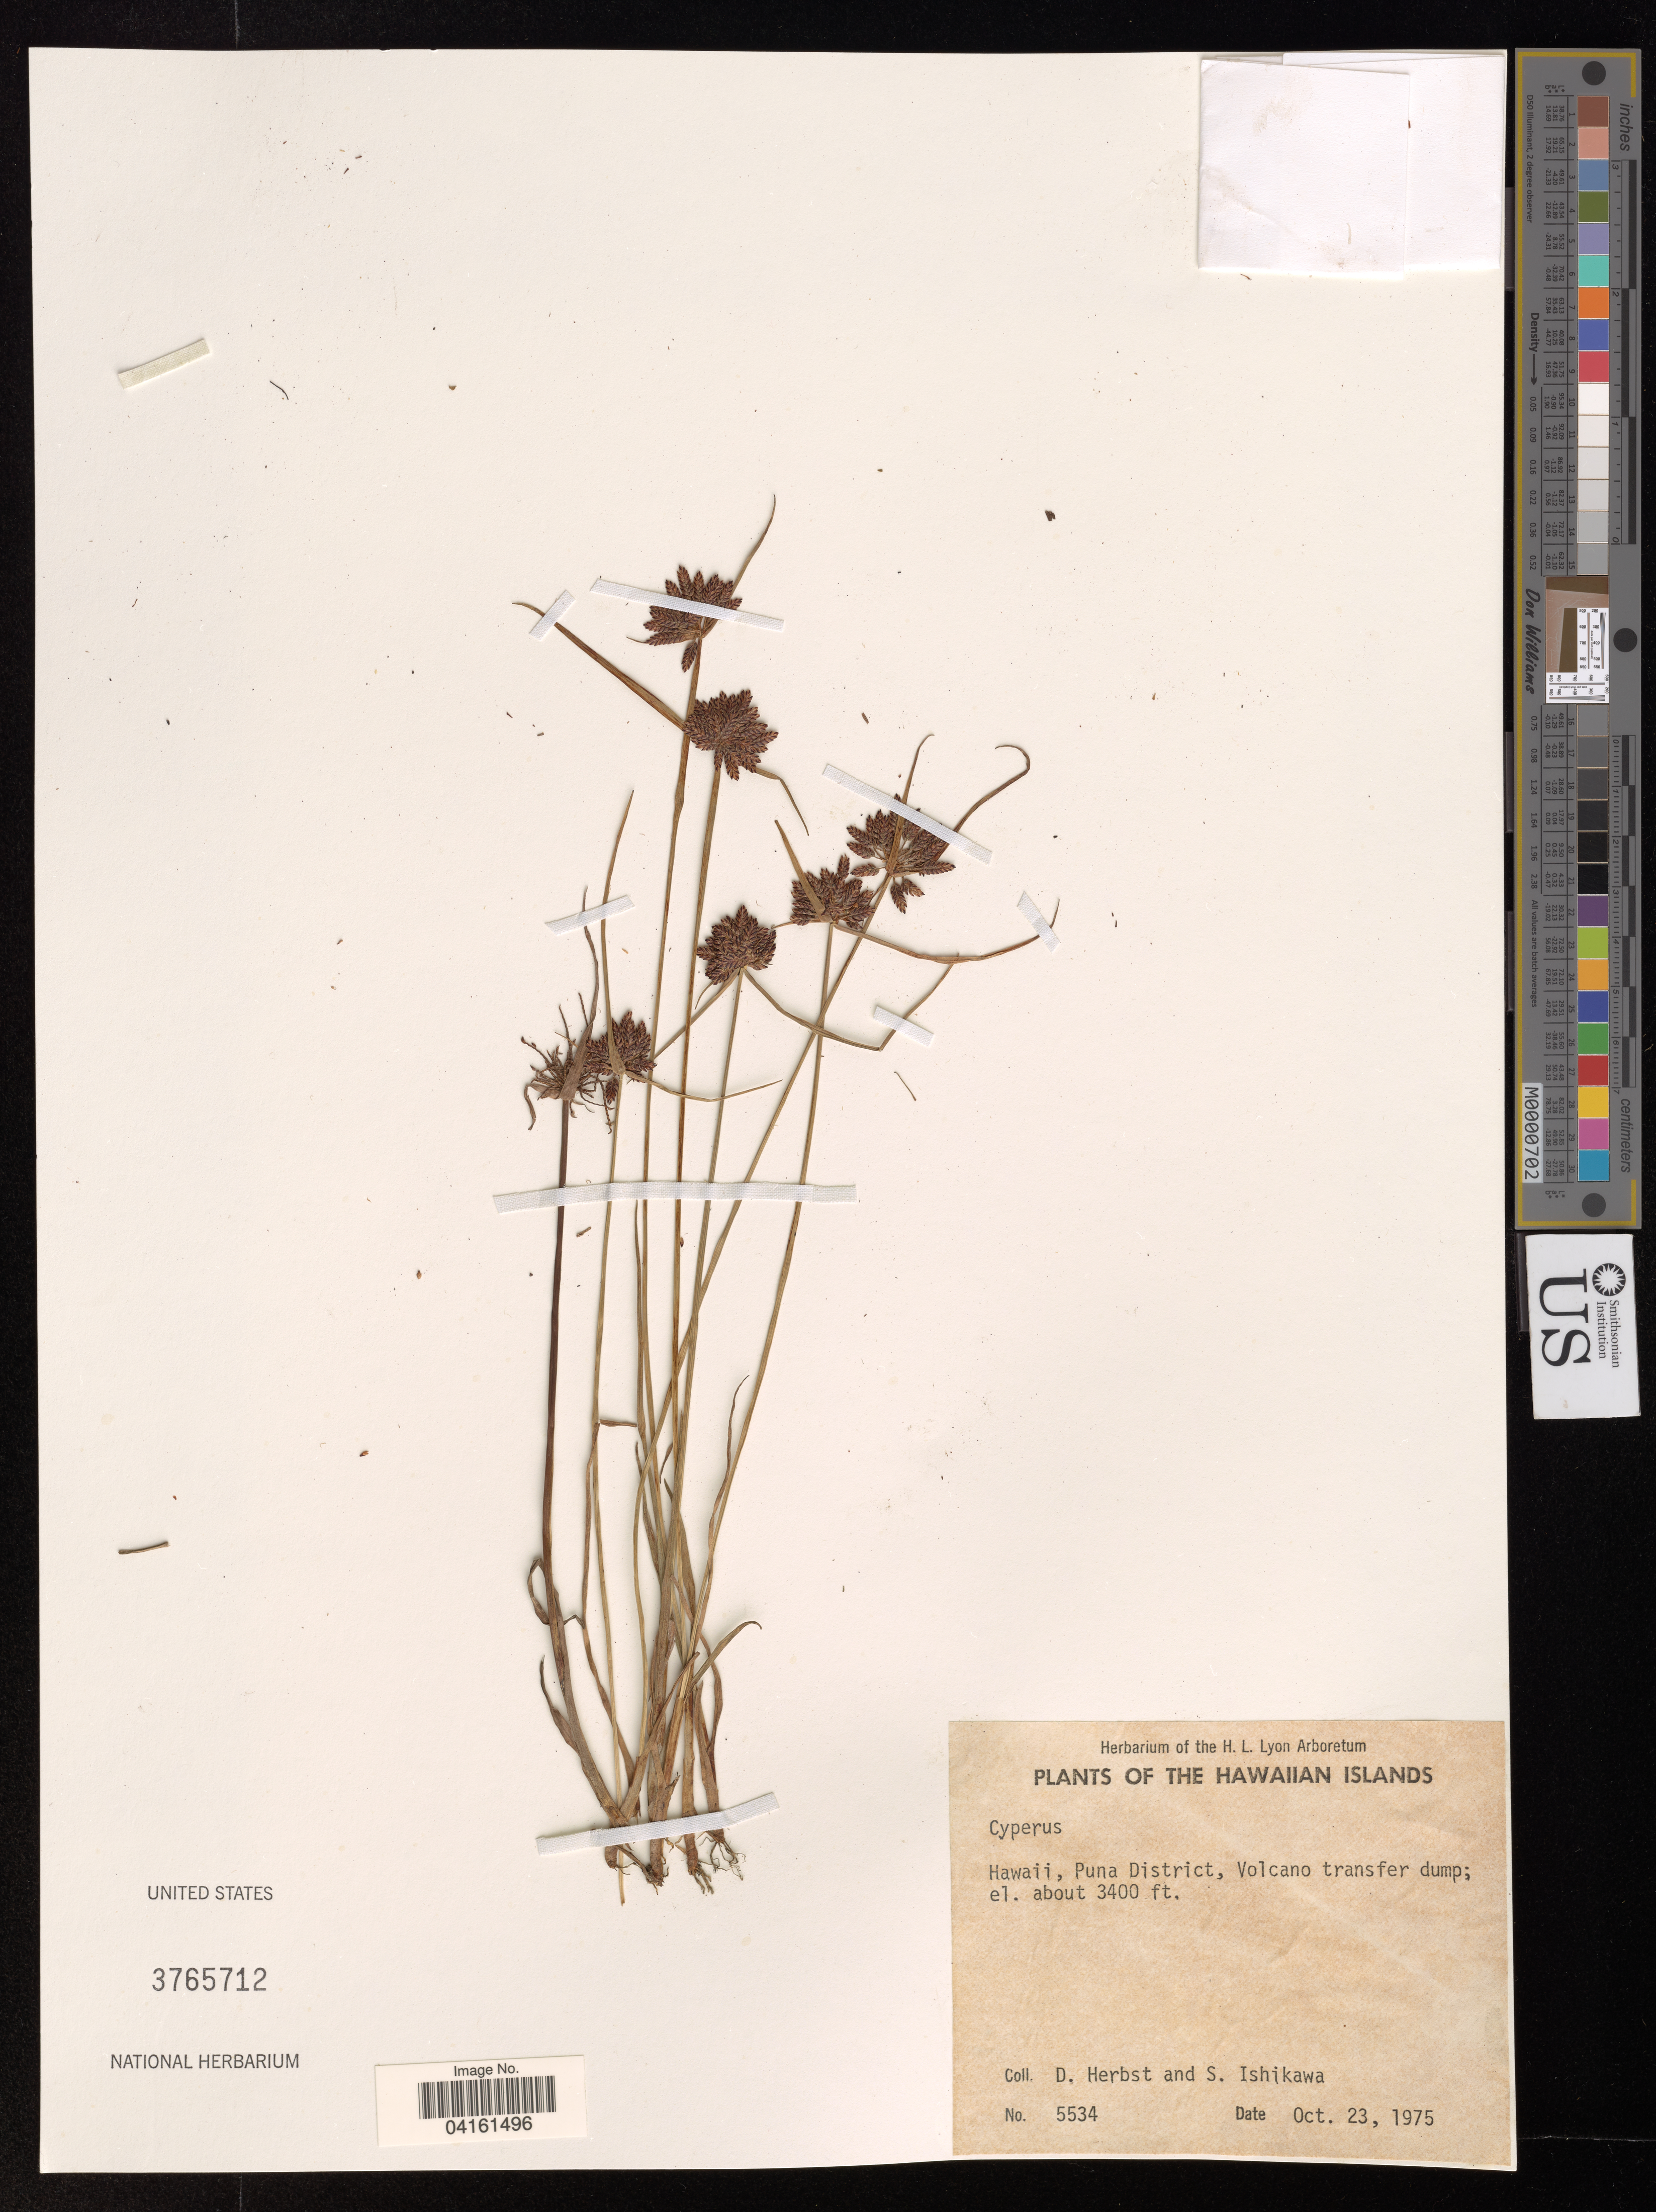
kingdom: Plantae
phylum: Tracheophyta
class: Liliopsida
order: Poales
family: Cyperaceae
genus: Cyperus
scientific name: Cyperus sanguinolentus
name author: Vahl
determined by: Kennedy, B.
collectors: D. Herbst & S. Ishikawa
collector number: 5534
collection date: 1975-10-23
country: United States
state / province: Hawaii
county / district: Hawaii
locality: Puna District, Volcano transfer dump.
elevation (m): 1036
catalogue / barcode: US 3765712